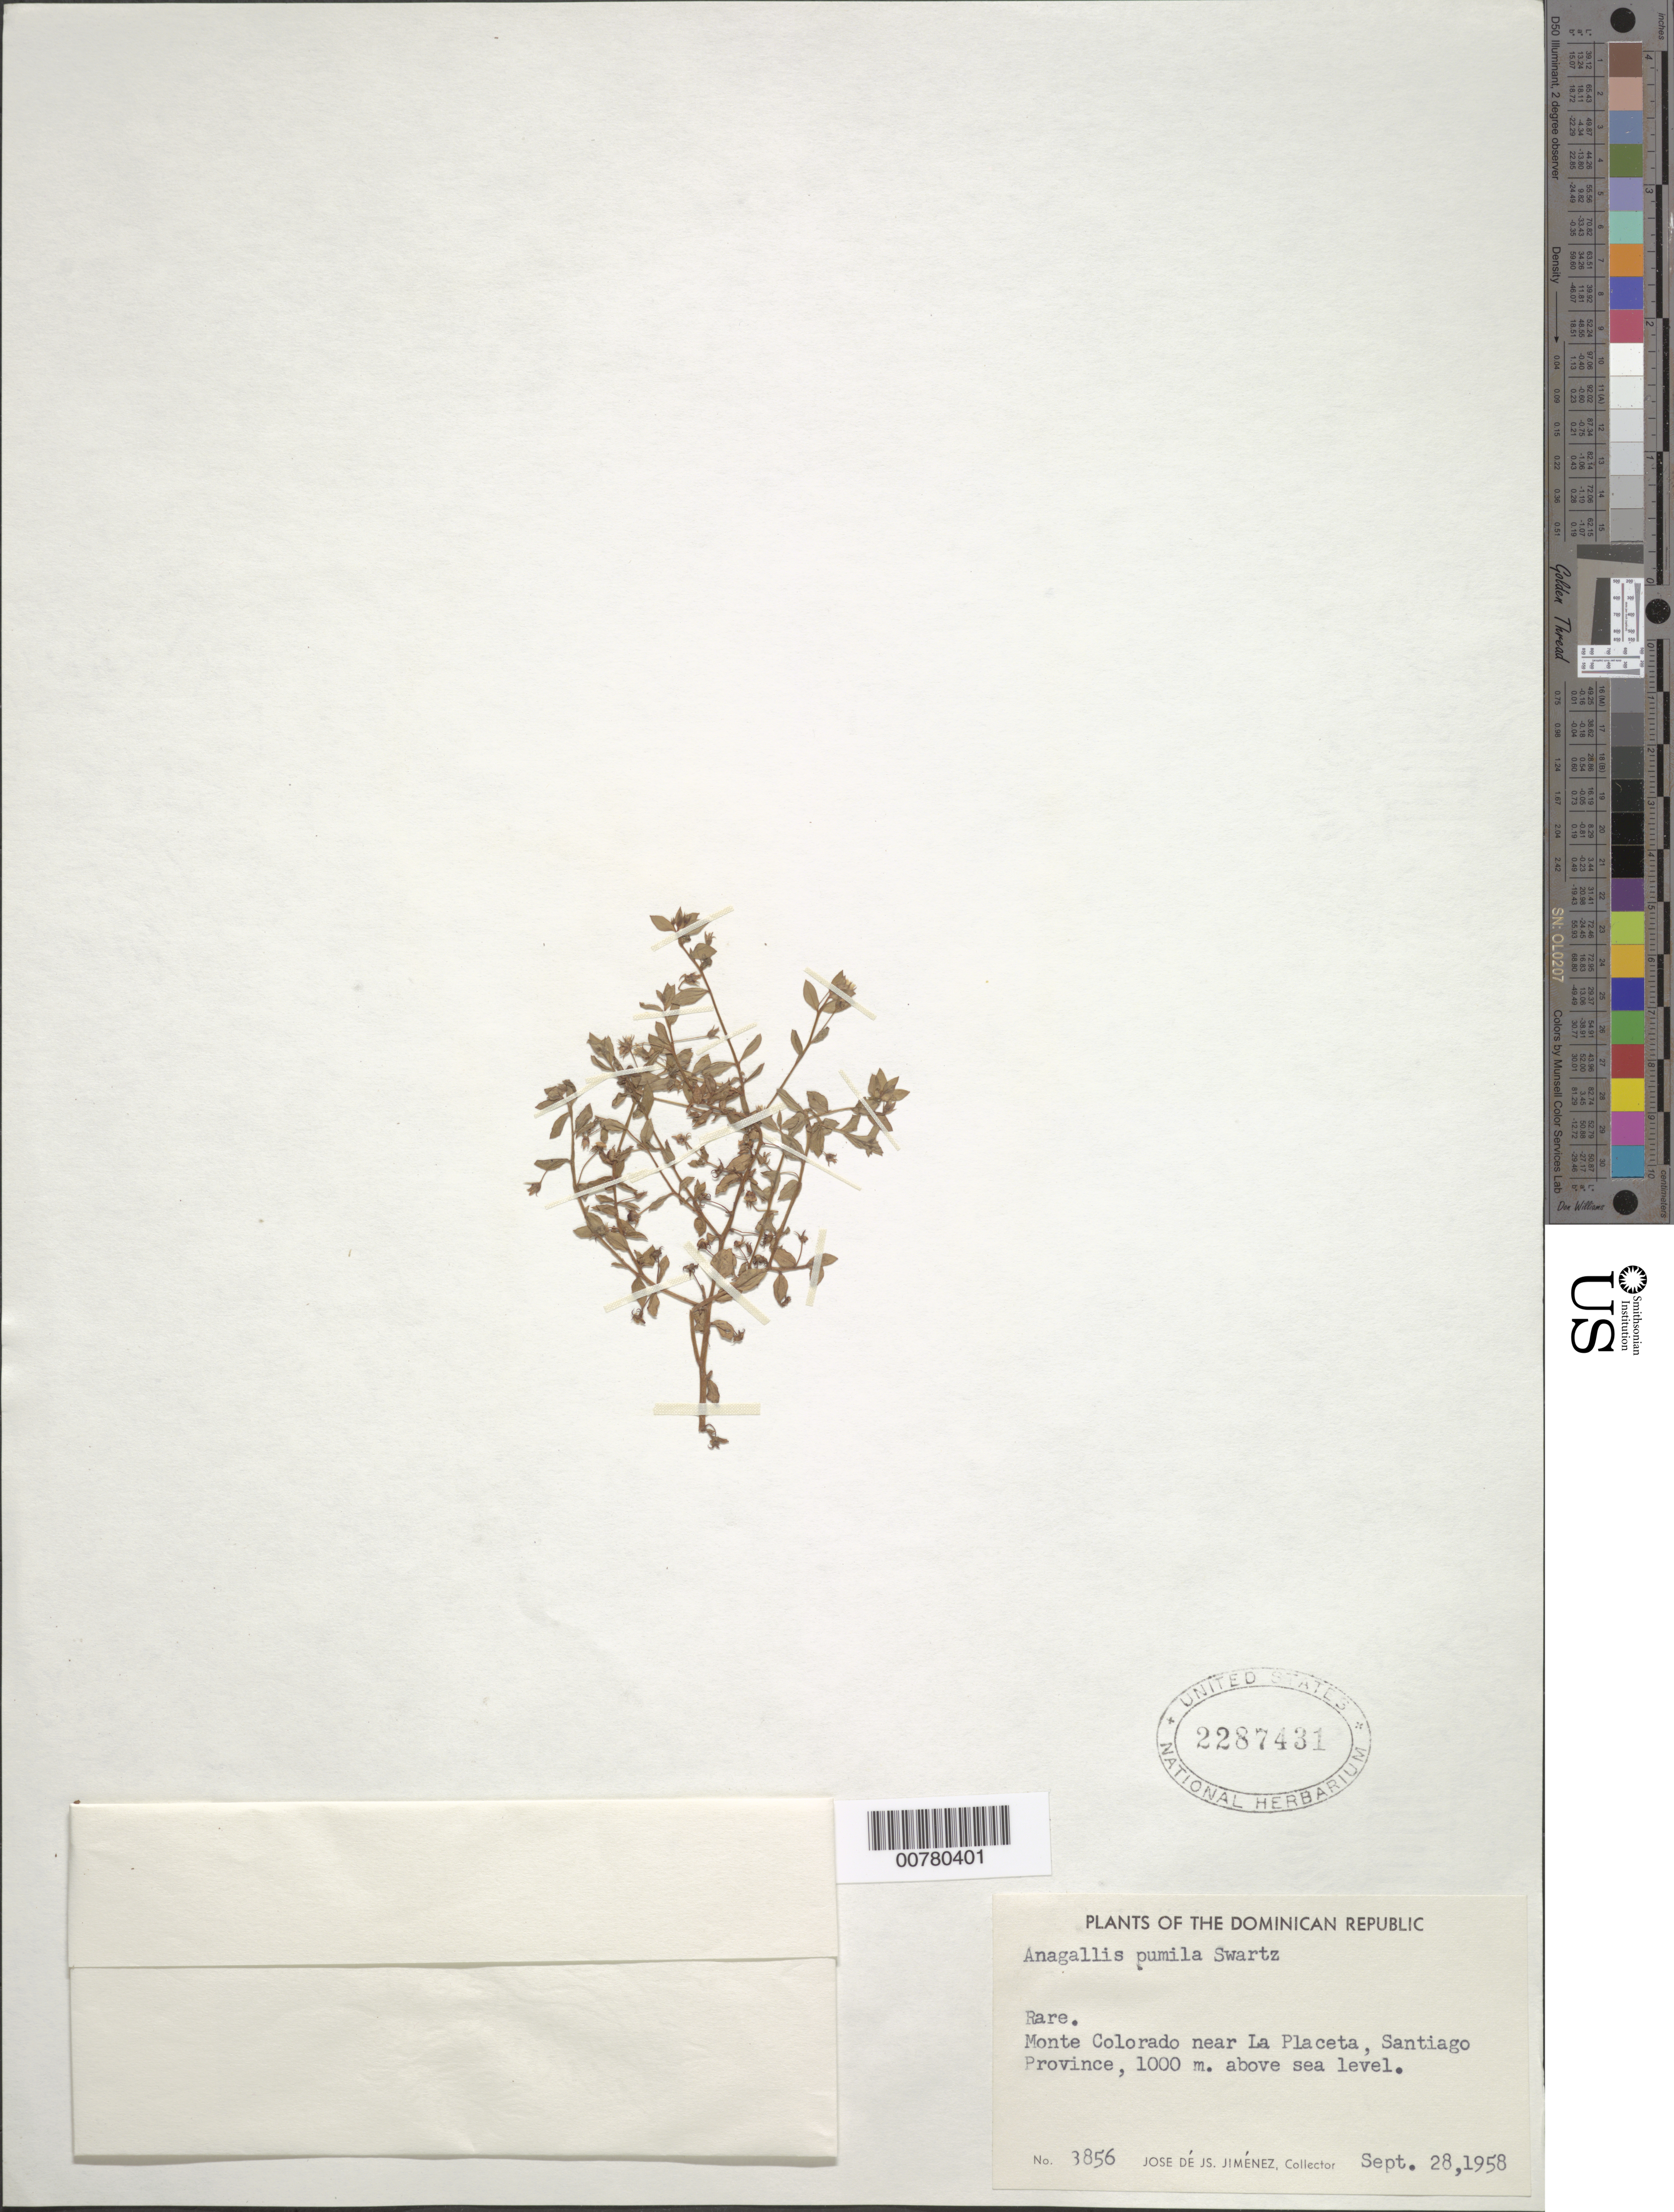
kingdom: Plantae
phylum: Tracheophyta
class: Magnoliopsida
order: Ericales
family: Primulaceae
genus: Anagallis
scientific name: Anagallis pumila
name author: Sw.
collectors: J. J. Jiménez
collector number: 3856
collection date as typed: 28 Sep 1958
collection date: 1958-09-28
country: Dominican Republic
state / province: Santiago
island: Hispaniola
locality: Monte Colorado near La Placeta.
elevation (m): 1000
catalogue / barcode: US 2287431